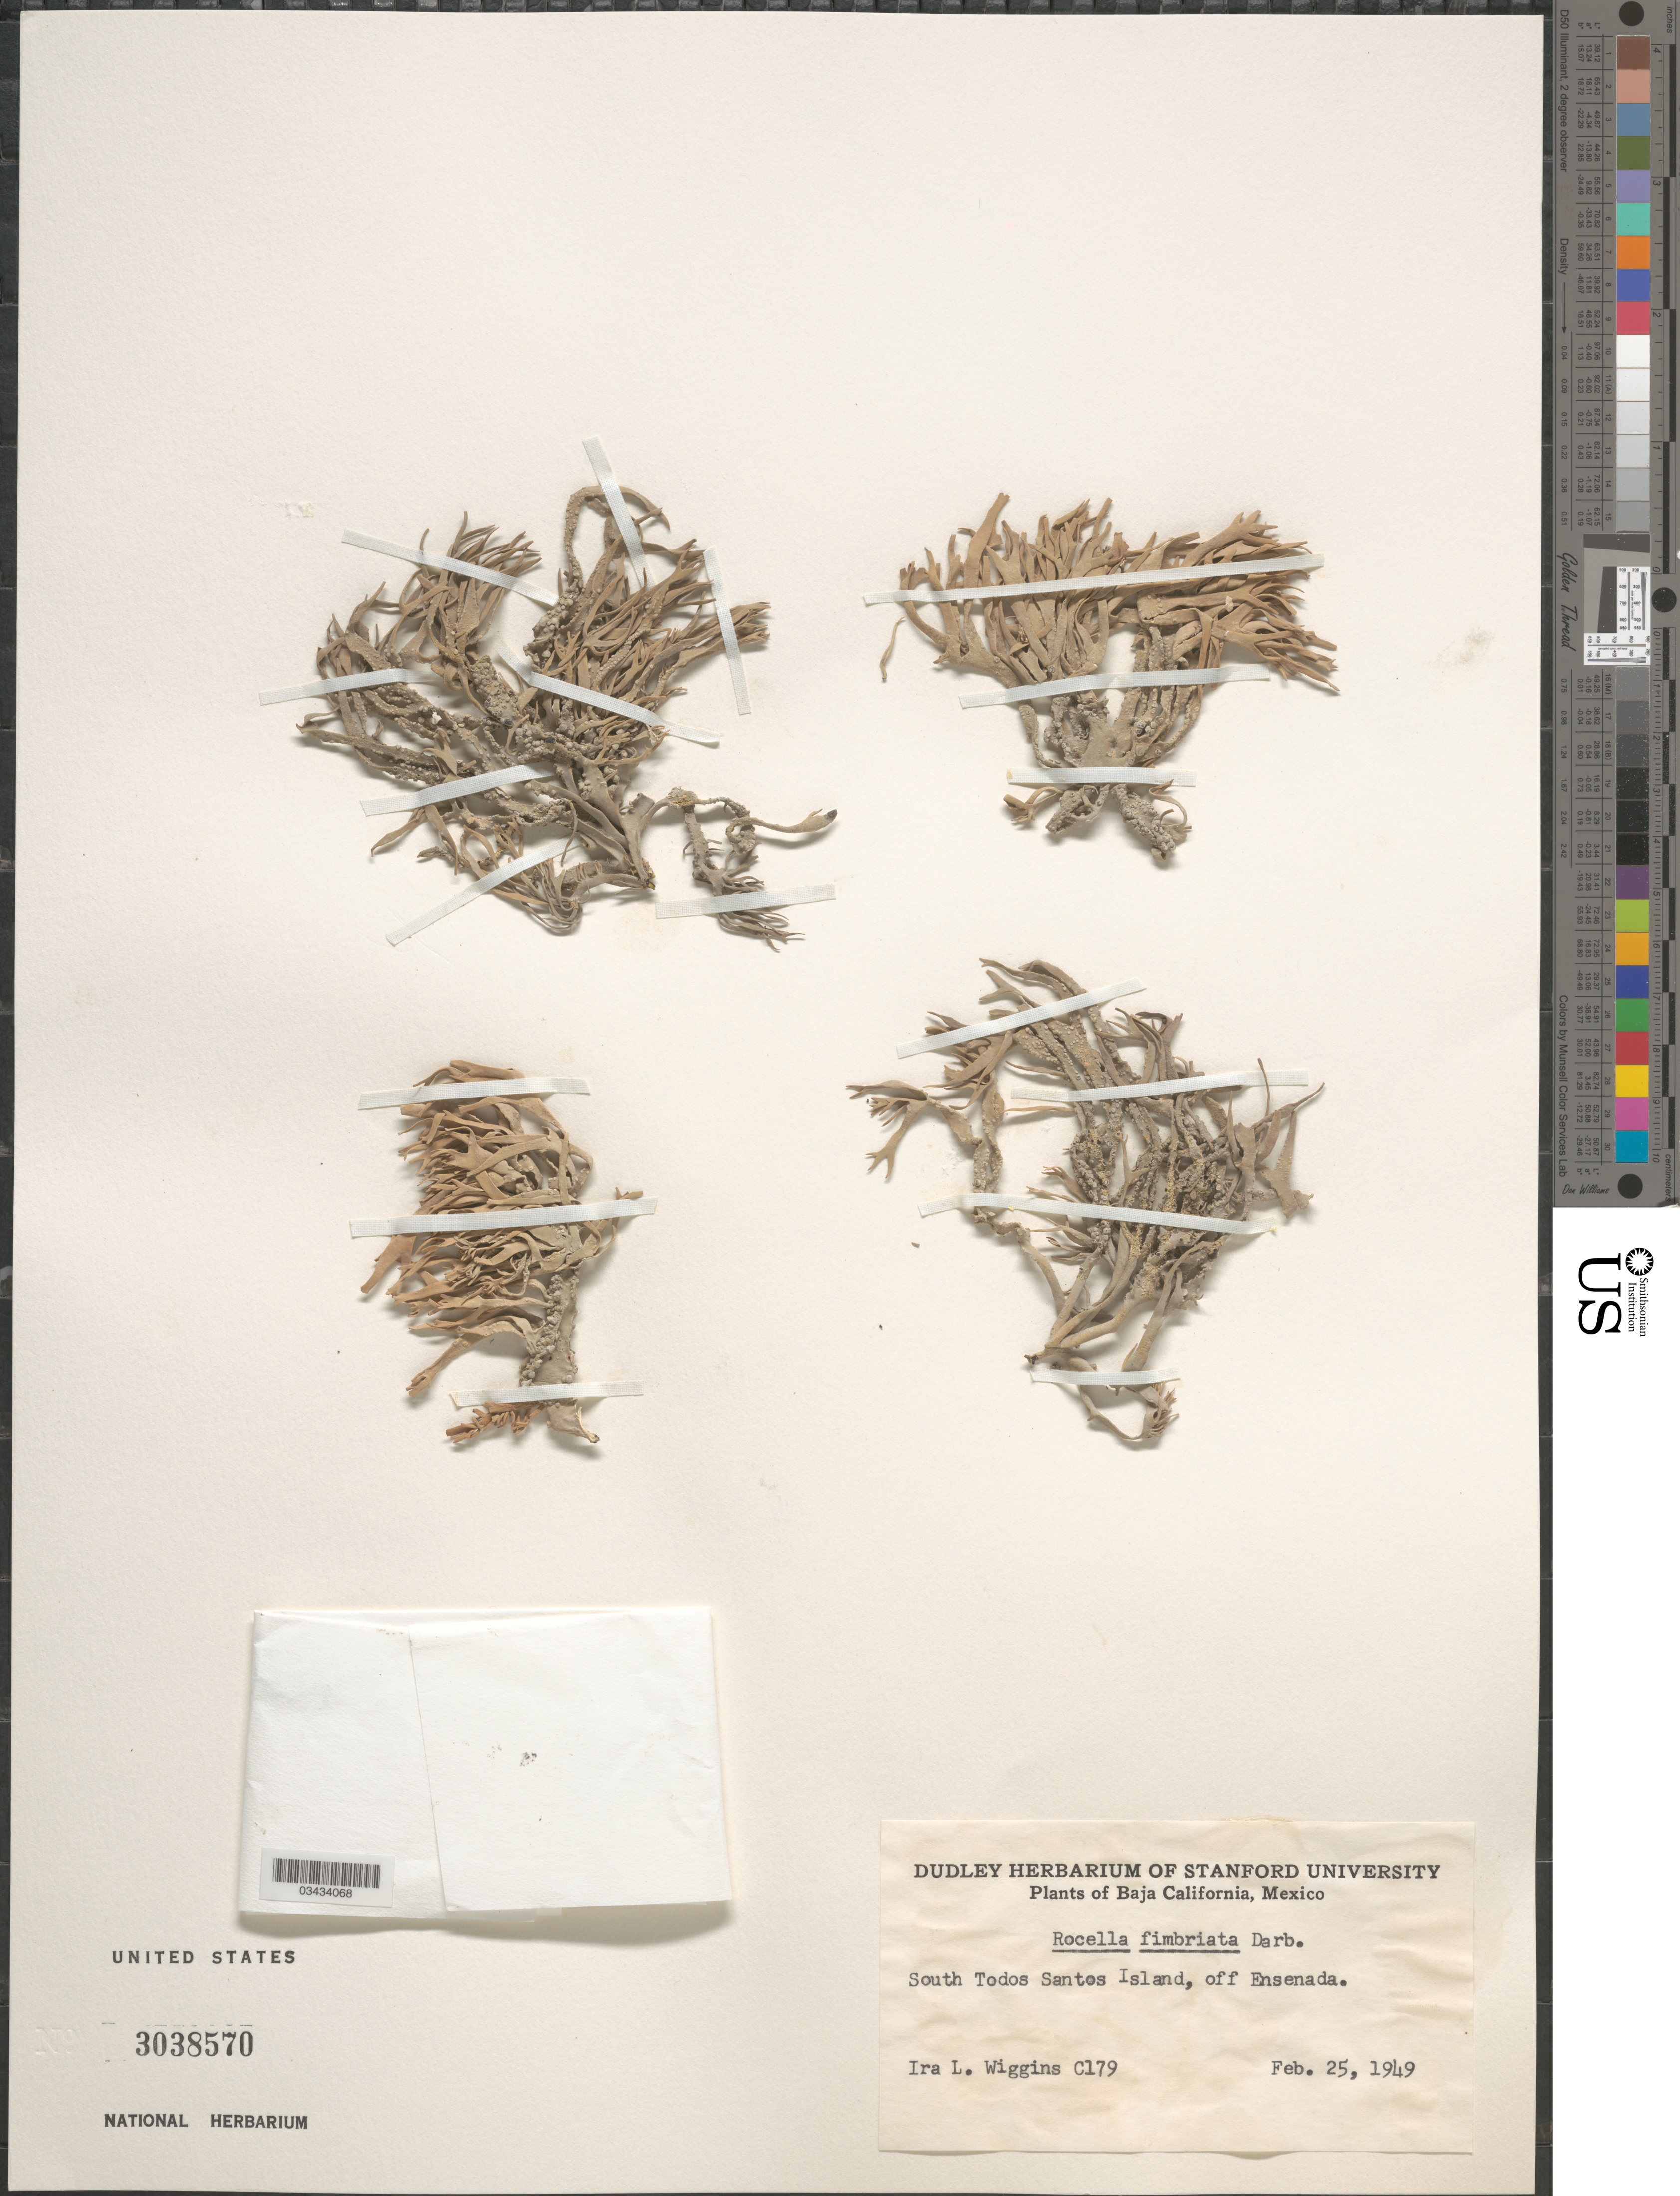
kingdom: Fungi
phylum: Ascomycota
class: Arthoniomycetes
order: Arthoniales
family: Roccellaceae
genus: Roccella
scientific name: Roccella fimbriata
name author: Darb.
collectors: I. L. Wiggins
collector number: C179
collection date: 1949-02-25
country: Mexico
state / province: Baja California Norte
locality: South Todos Santos Island, off Ensenada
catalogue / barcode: US 3038570